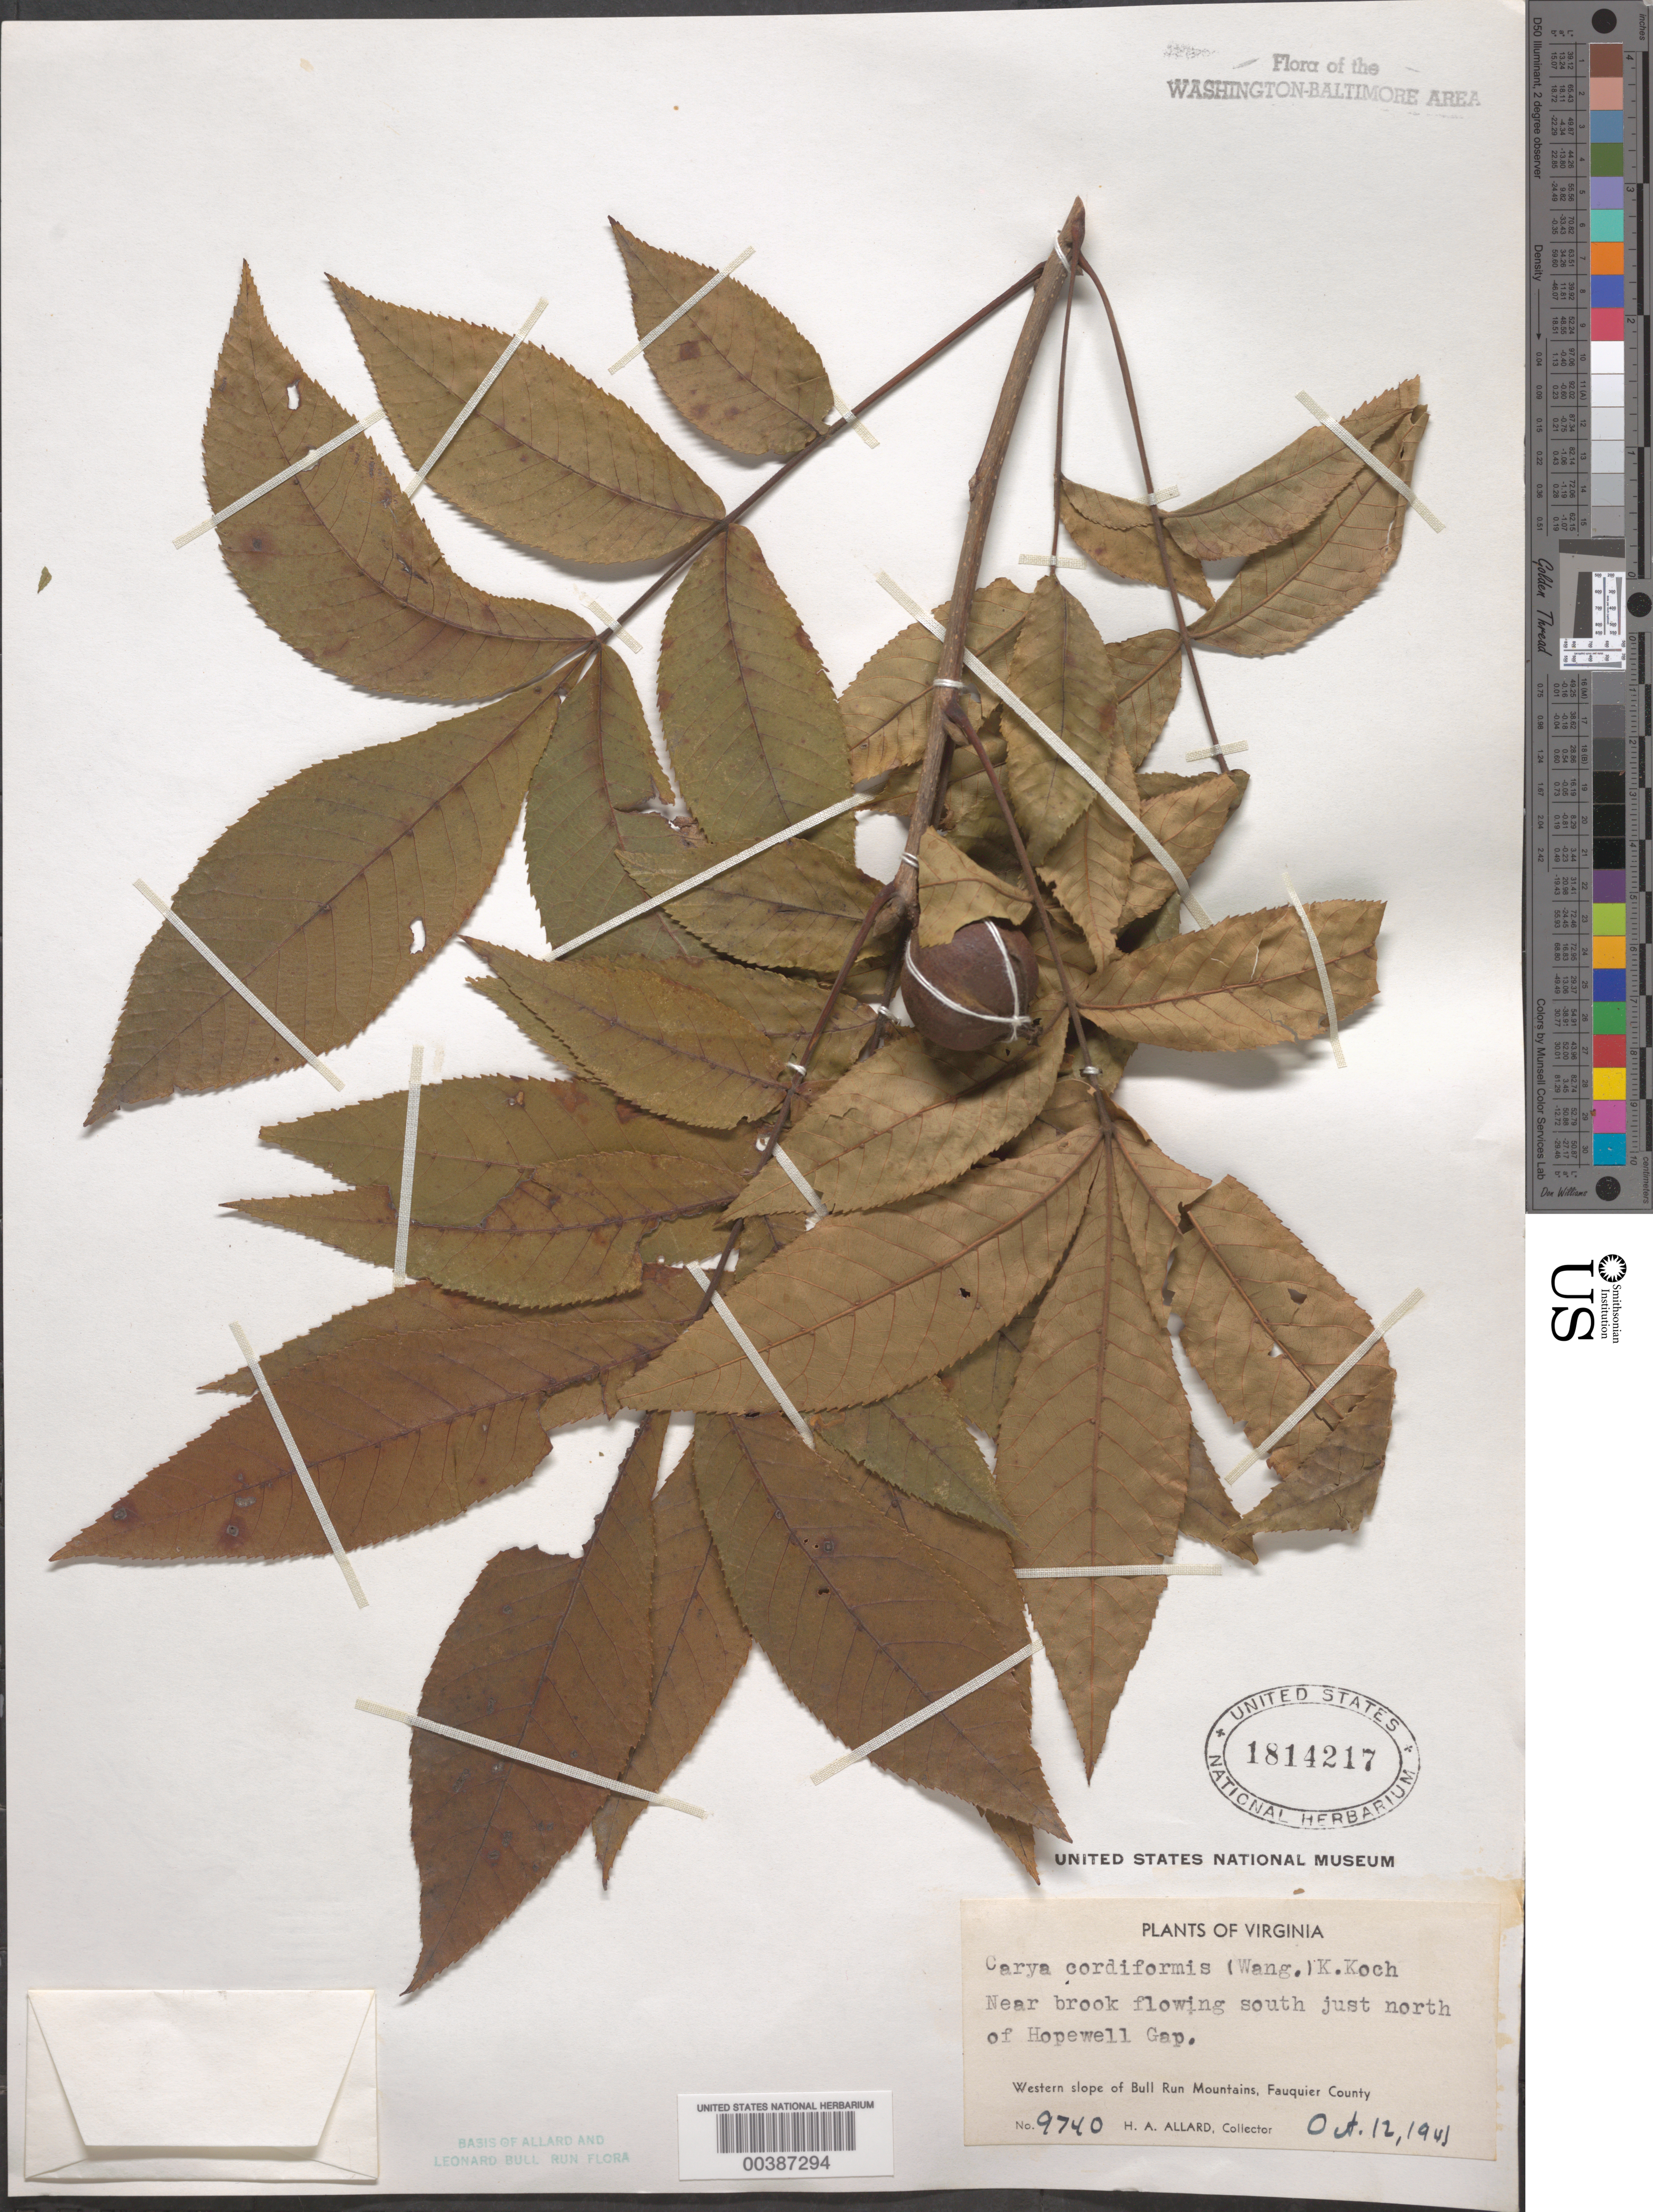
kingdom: Plantae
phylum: Tracheophyta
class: Magnoliopsida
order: Fagales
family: Juglandaceae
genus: Carya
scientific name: Carya cordiformis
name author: (Wangenh.) K. Koch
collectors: H. A. Allard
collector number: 9740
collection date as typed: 12 Oct 1941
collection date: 1941-10-12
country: United States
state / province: Virginia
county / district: Fauquier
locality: North of Hopewell Gap, Brook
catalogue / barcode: US 1814217